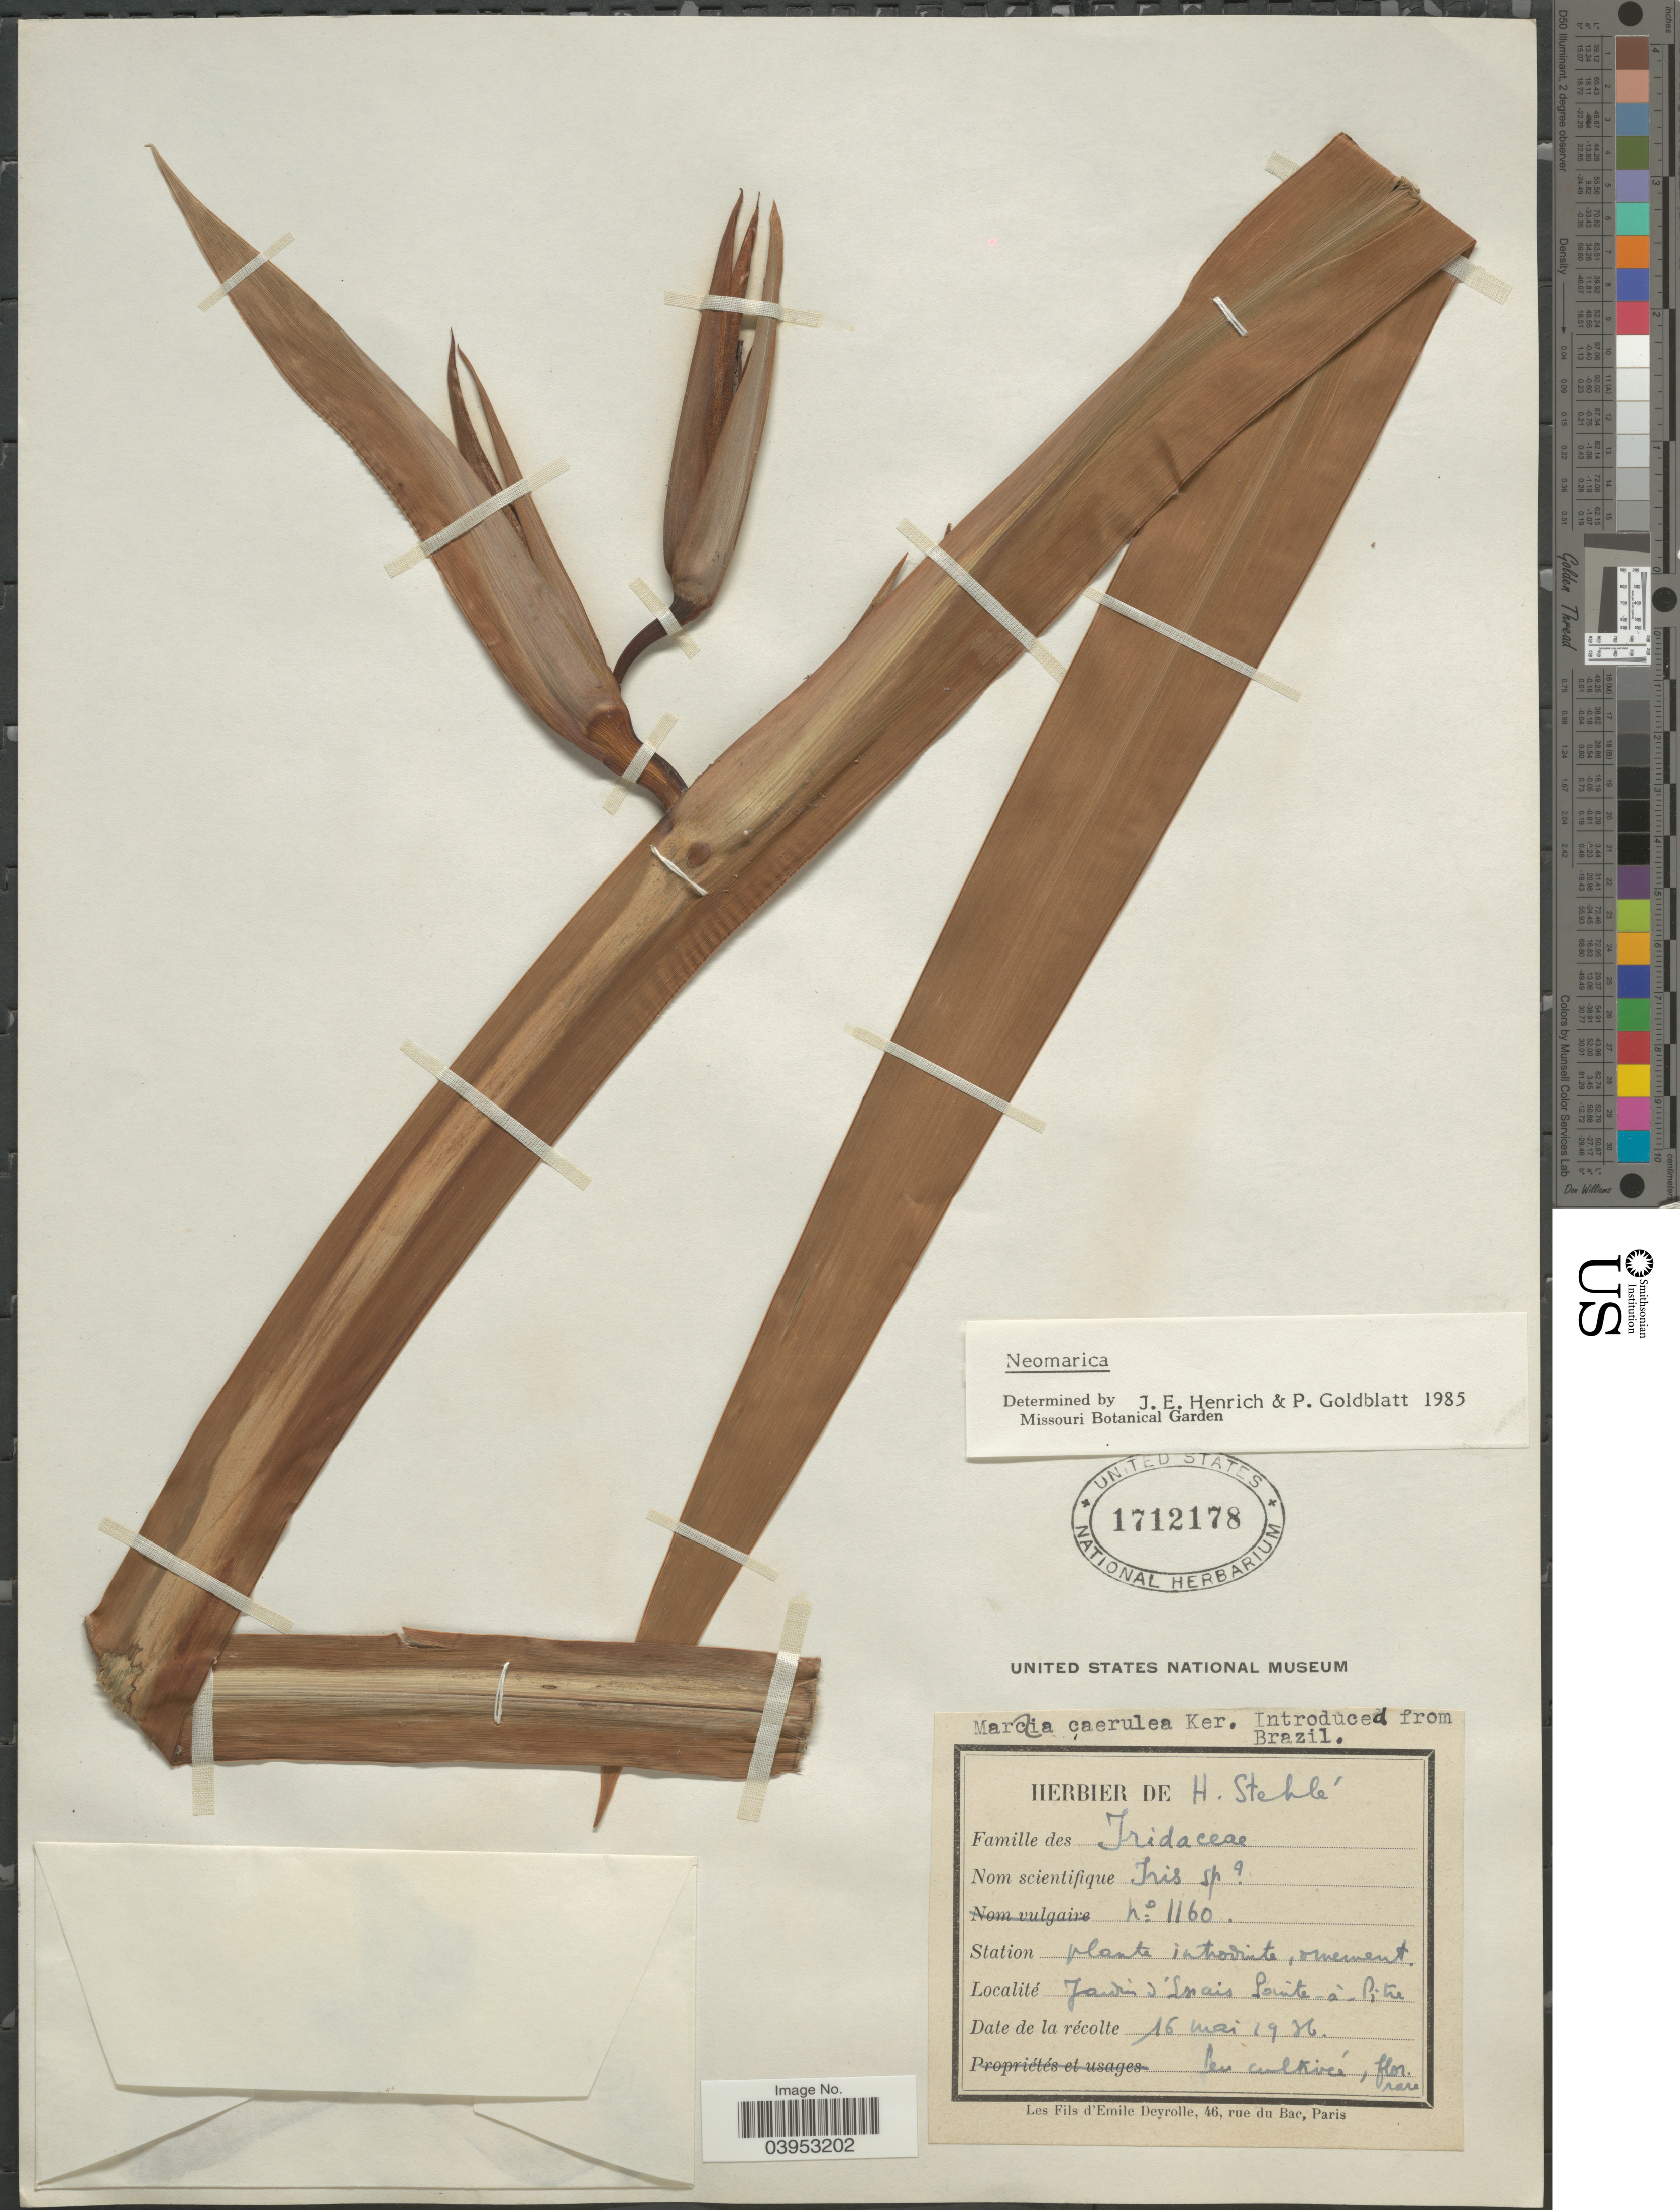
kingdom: Plantae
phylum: Tracheophyta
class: Liliopsida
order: Asparagales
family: Iridaceae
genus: Neomarica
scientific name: Neomarica sp.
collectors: ex herb. de H. Stehlé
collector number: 1160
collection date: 1936-05-16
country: Guadeloupe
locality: Jardin d'Lpais Pointe-á-Pitre.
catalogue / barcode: US 1712178